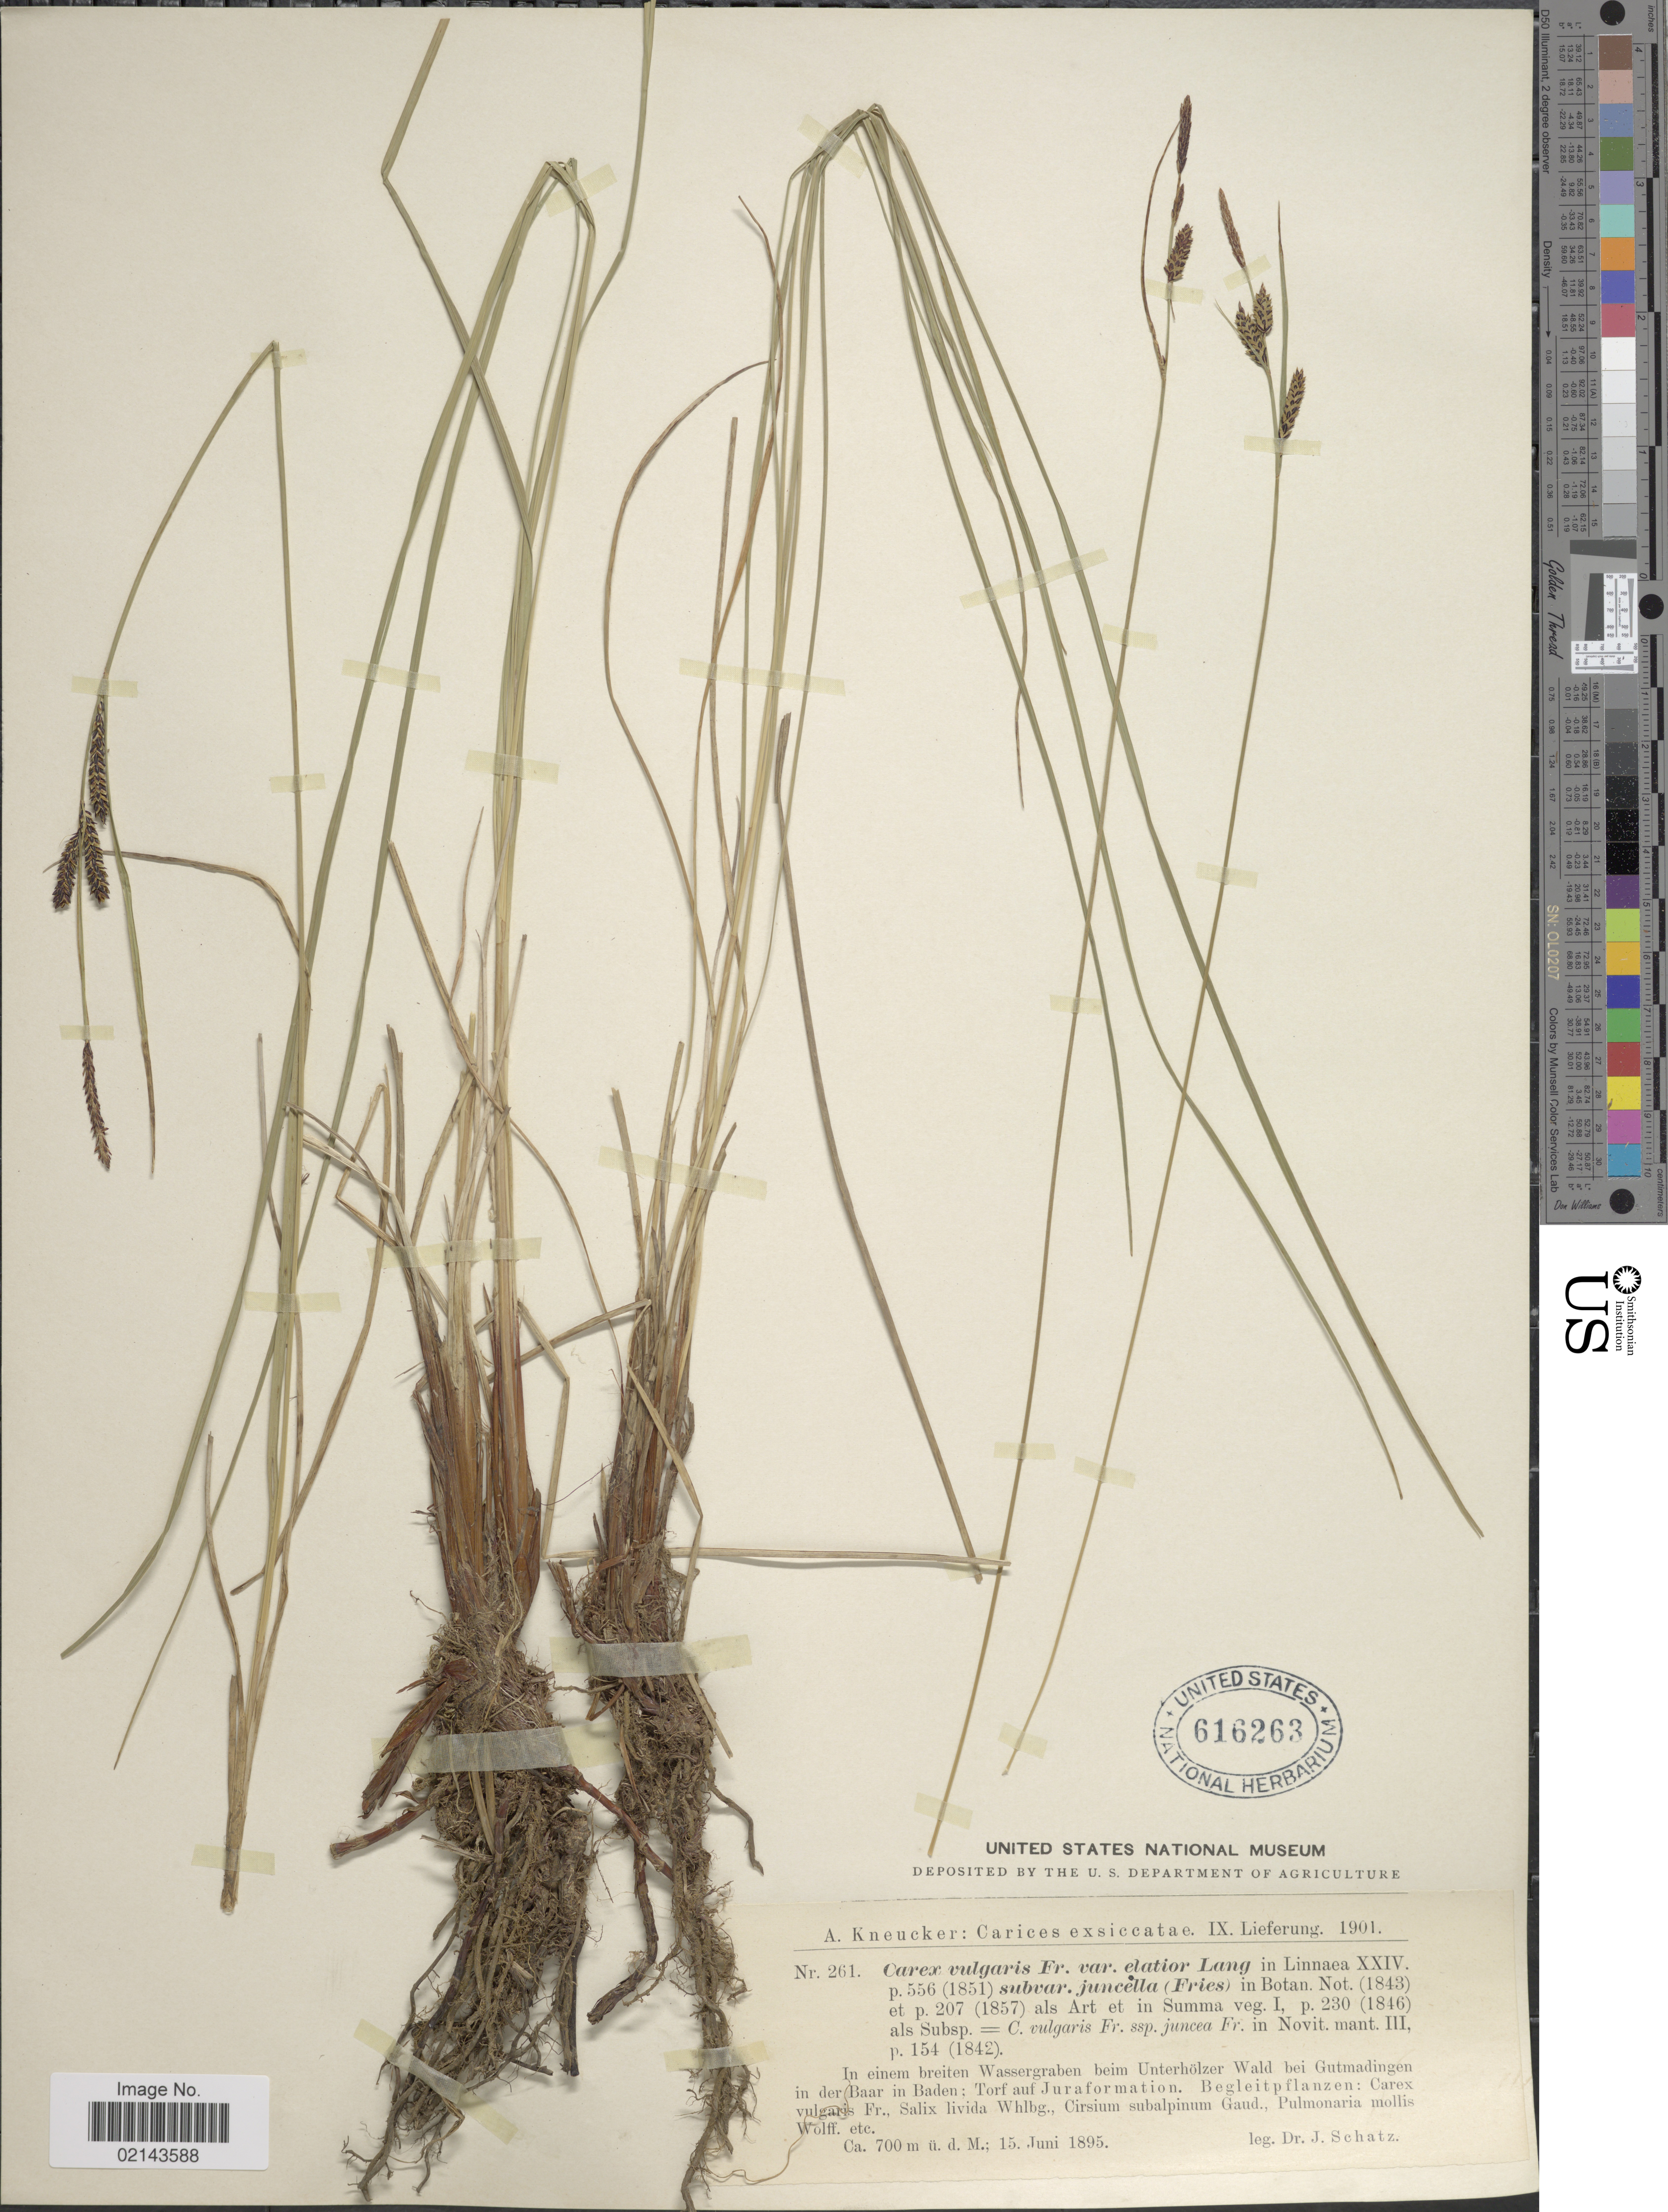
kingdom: Plantae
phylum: Tracheophyta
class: Liliopsida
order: Poales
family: Cyperaceae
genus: Carex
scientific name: Carex nigra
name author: (L.) Reichard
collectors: J. Schatz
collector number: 261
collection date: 1895-06-15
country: Germany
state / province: Baden-Württemberg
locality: In einem breiten Wassergraben beim Unterhölzer Wald bei Gutmadingen in der Baar in Baden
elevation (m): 700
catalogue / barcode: US 616263